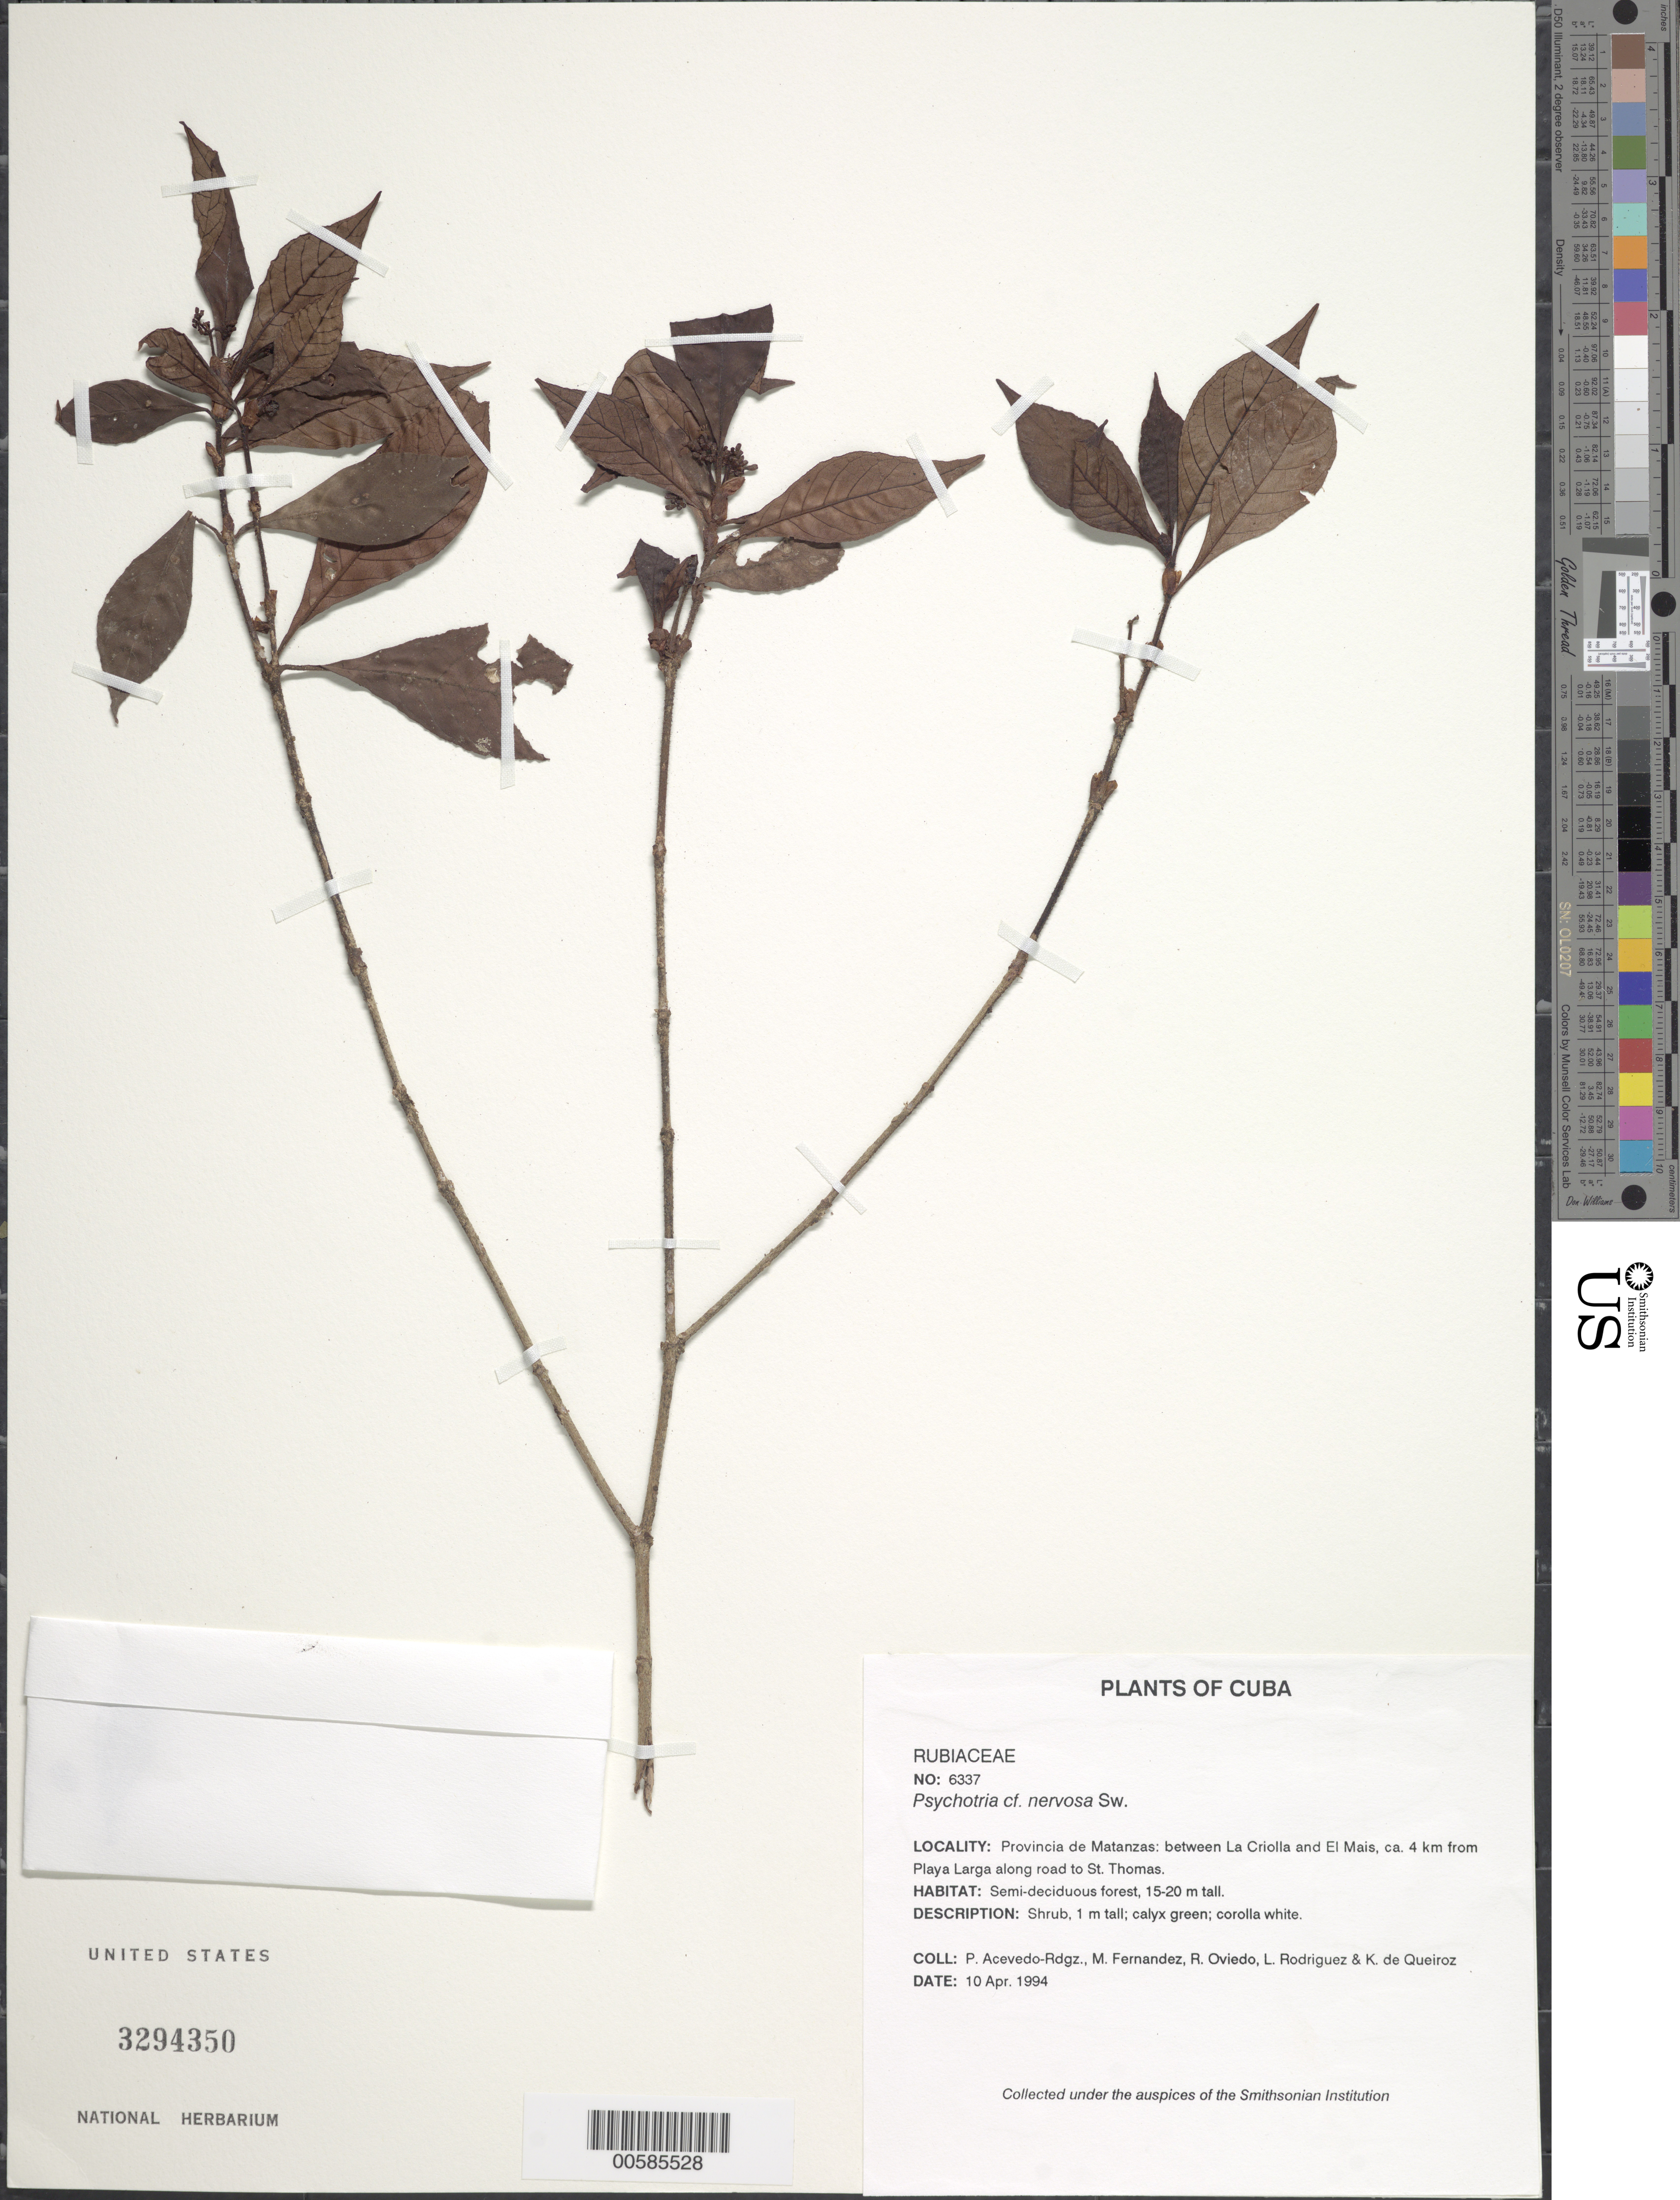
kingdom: Plantae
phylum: Tracheophyta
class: Magnoliopsida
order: Gentianales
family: Rubiaceae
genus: Psychotria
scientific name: Psychotria nervosa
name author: Sw.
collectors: P. Acevedo-Rodr., M. Fernández, R. Oviedo, L. Rodriguez & K. De Queiroz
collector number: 6337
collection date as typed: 10 Apr 1994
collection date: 1994-04-10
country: Cuba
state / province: Matanzas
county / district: Municipio de Ciénaga de Zapata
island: Cuba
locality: Provincia de Matanzas: between La Criolla and El Mais, ca 4 km from Playa Larga along road to St Thomas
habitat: Semi-deciduous forest, 15-20 m tall.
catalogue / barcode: US 3294350